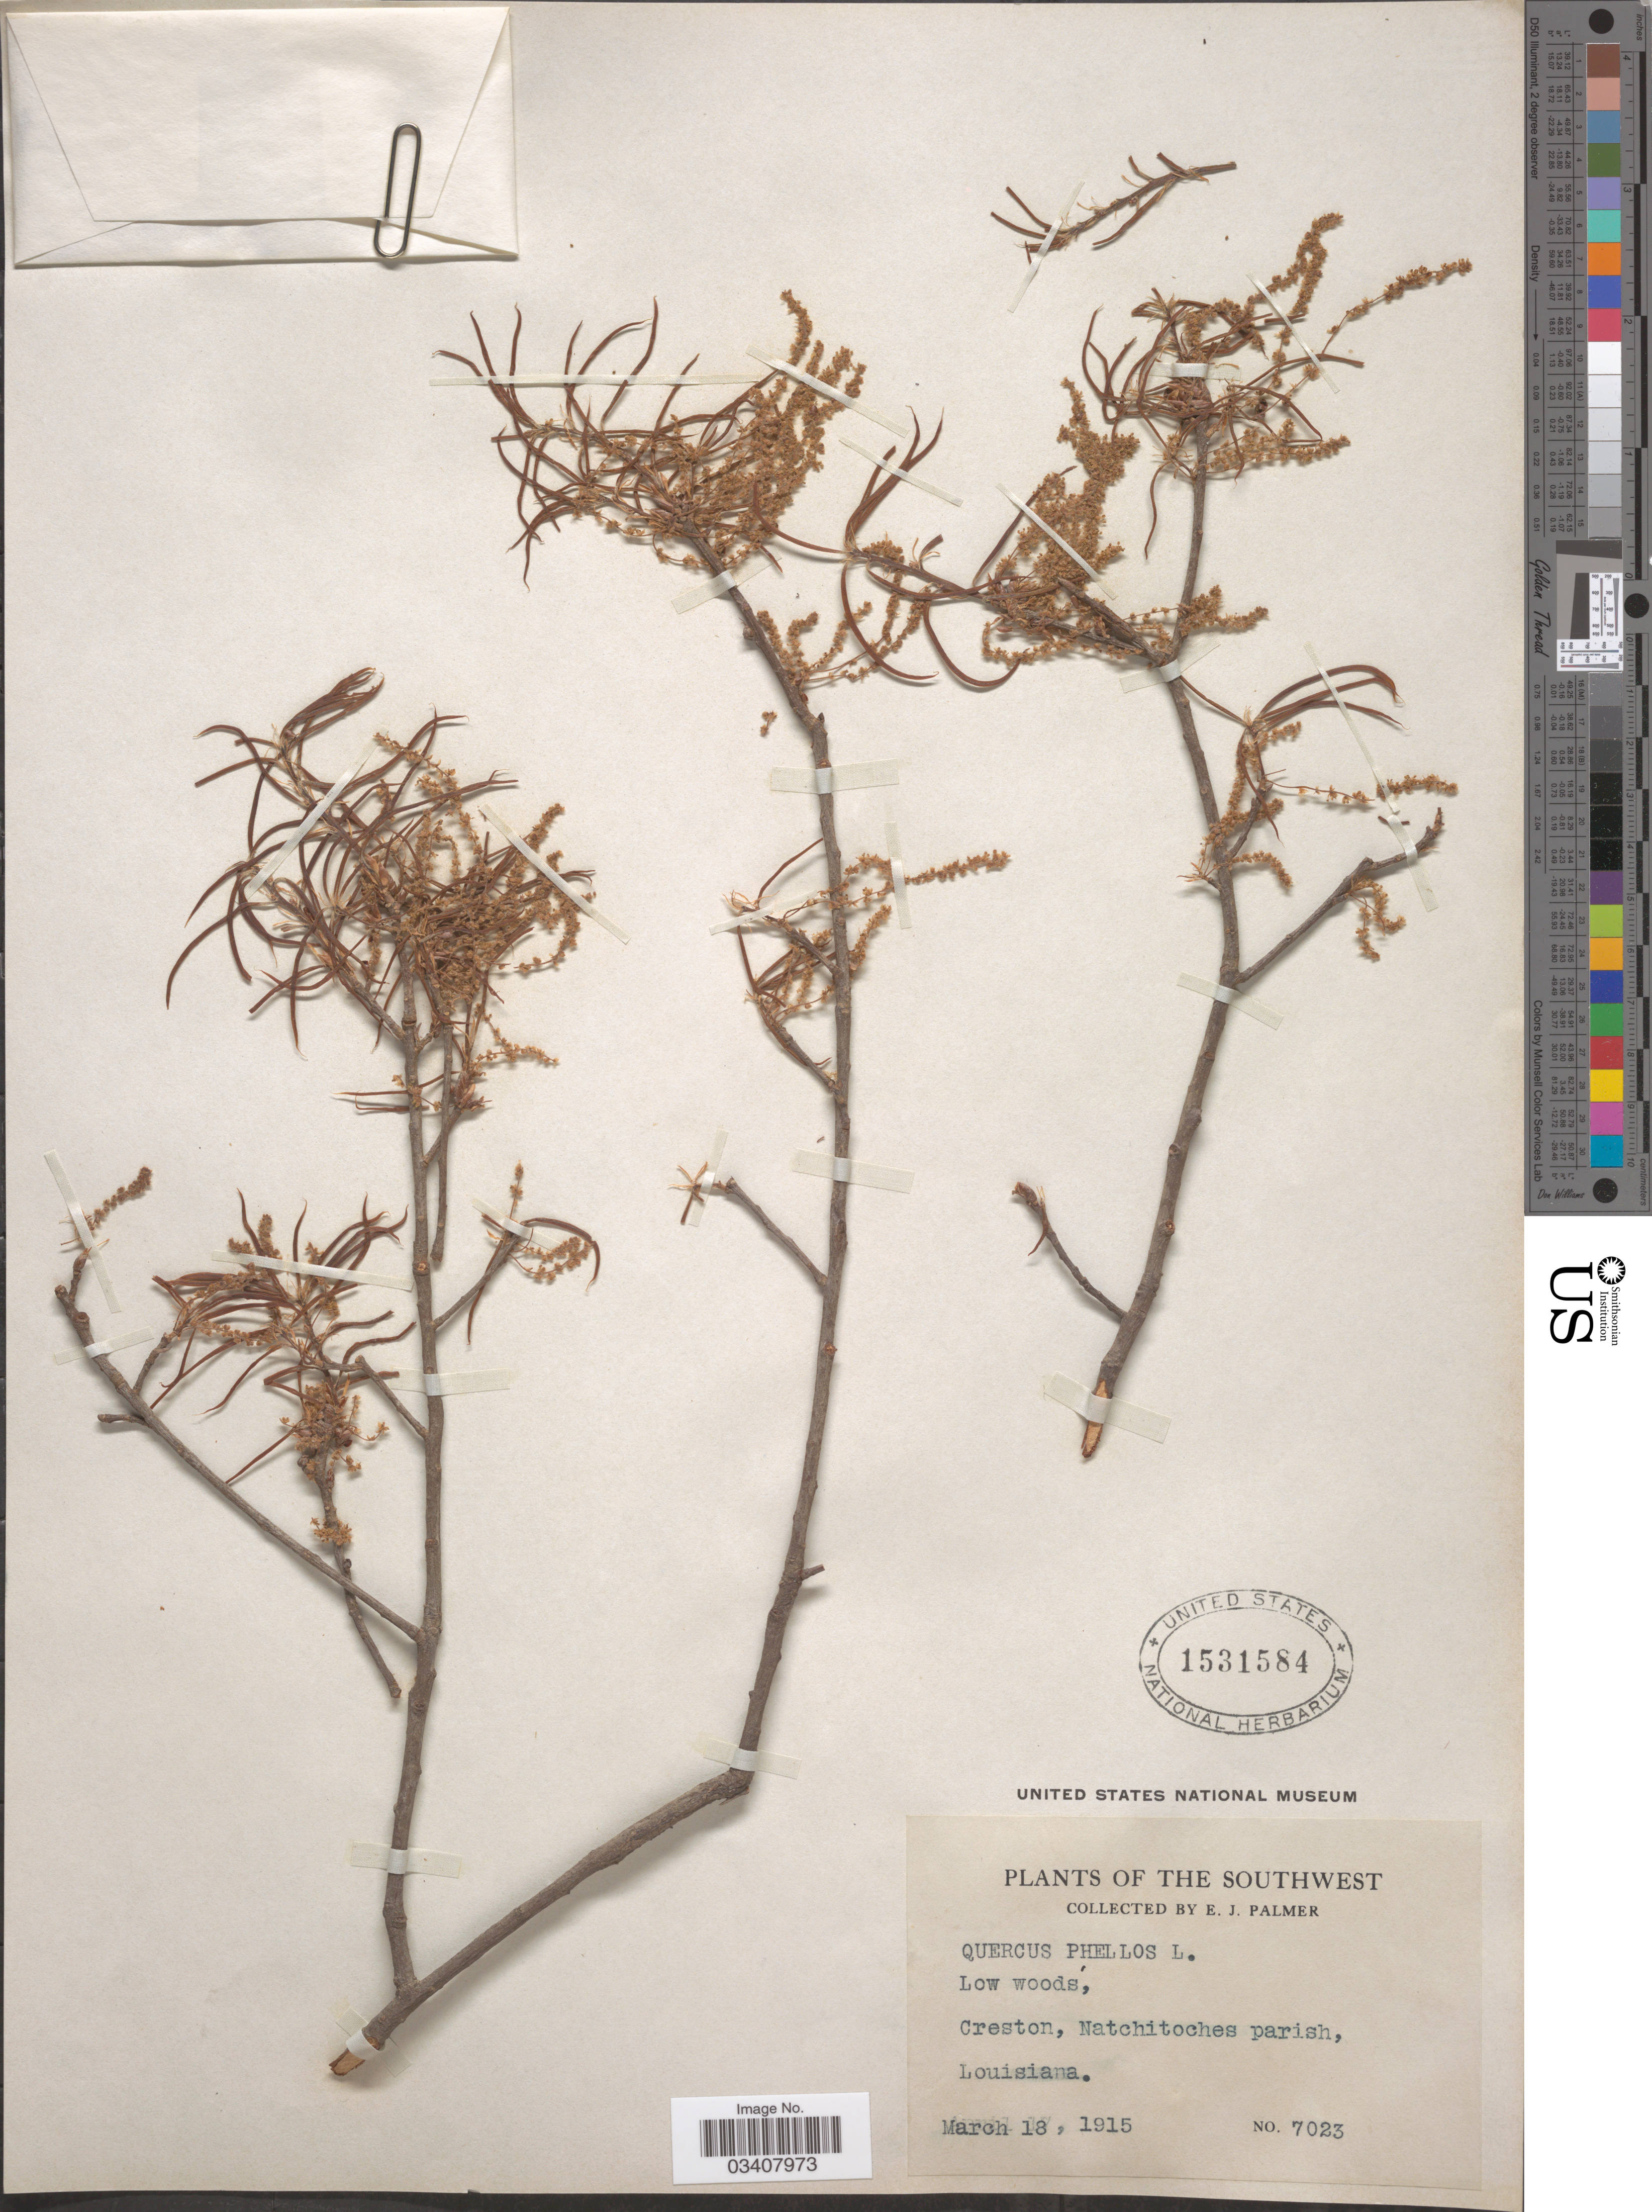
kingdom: Plantae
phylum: Tracheophyta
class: Magnoliopsida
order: Fagales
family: Fagaceae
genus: Quercus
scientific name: Quercus phellos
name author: L.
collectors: E. J. Palmer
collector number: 7023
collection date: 1915-03-18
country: United States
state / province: Louisiana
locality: The Southwest. Low woods, Creston, Natchitoches parish.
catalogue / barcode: US 1531584